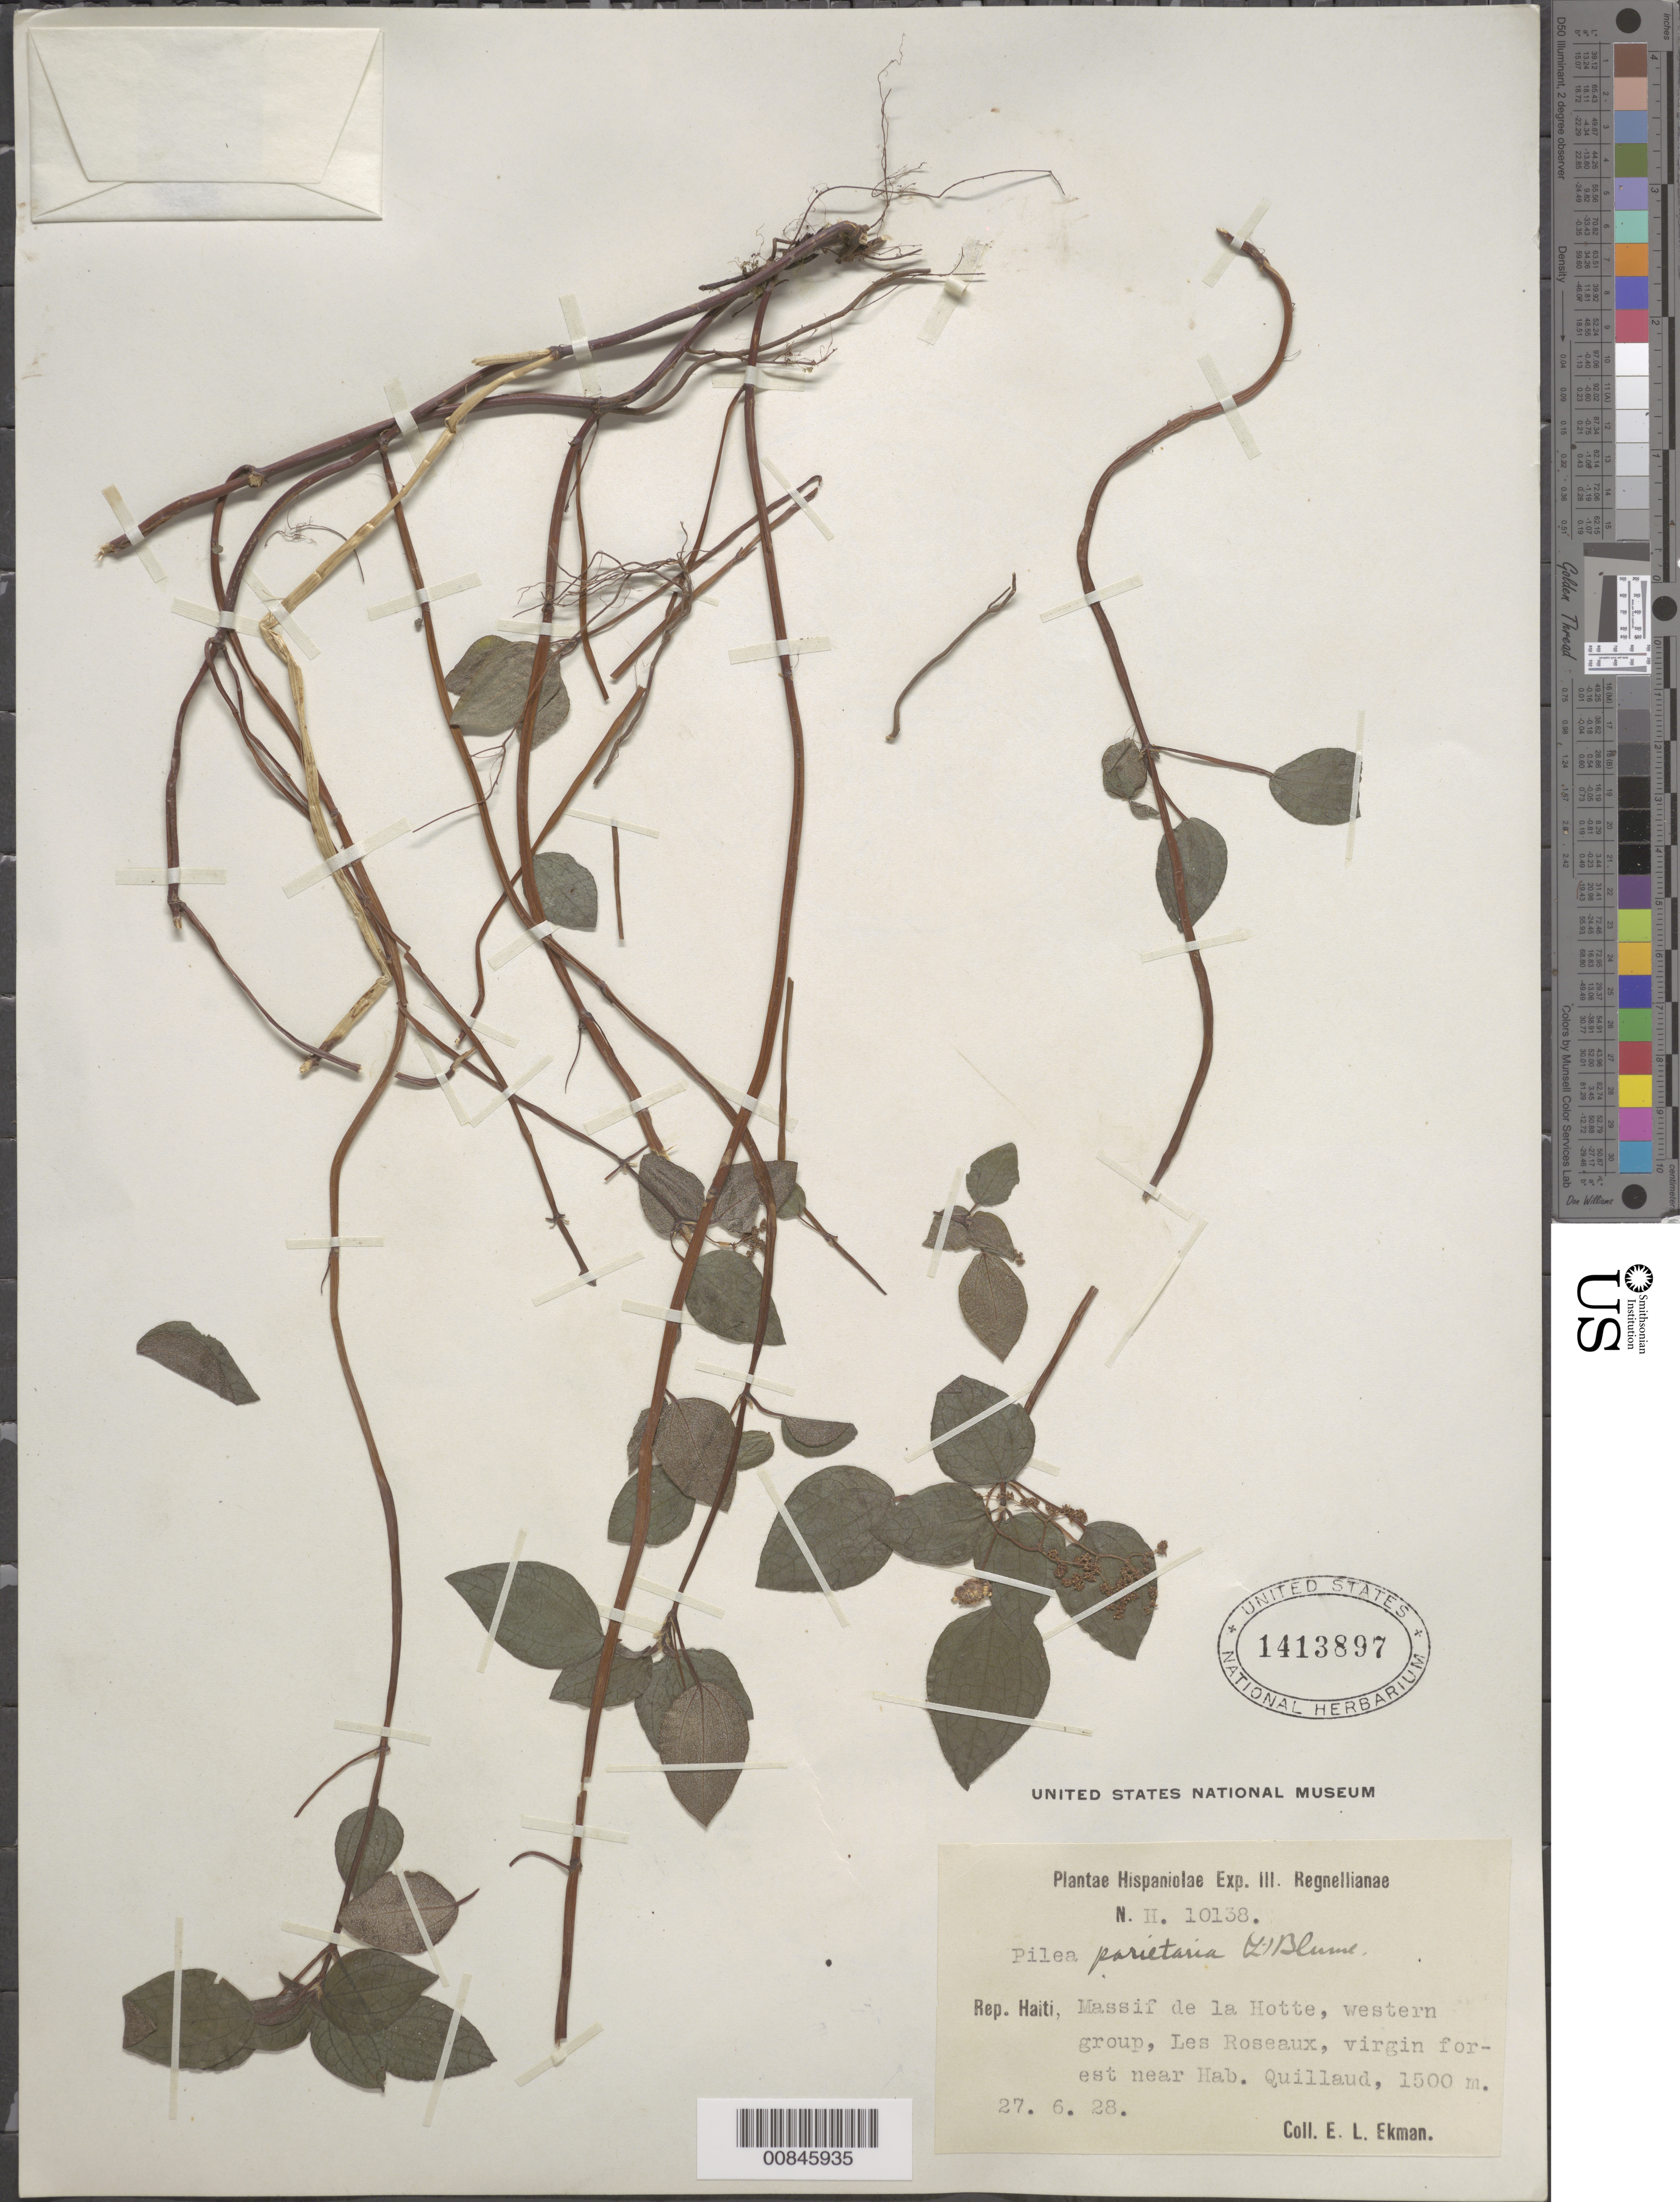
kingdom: Plantae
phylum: Tracheophyta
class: Magnoliopsida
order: Rosales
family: Urticaceae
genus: Pilea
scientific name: Pilea parietaria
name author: (L.) Blume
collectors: E. L. Ekman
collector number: H 10138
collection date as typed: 27 Jun 1928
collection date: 1928-06-27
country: Haiti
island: Hispaniola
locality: Massif de la Hotte, western group, Les Roseaux, virgin forest near Hab. Quillaud.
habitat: Virgin forest.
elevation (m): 1500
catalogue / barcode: US 1413897